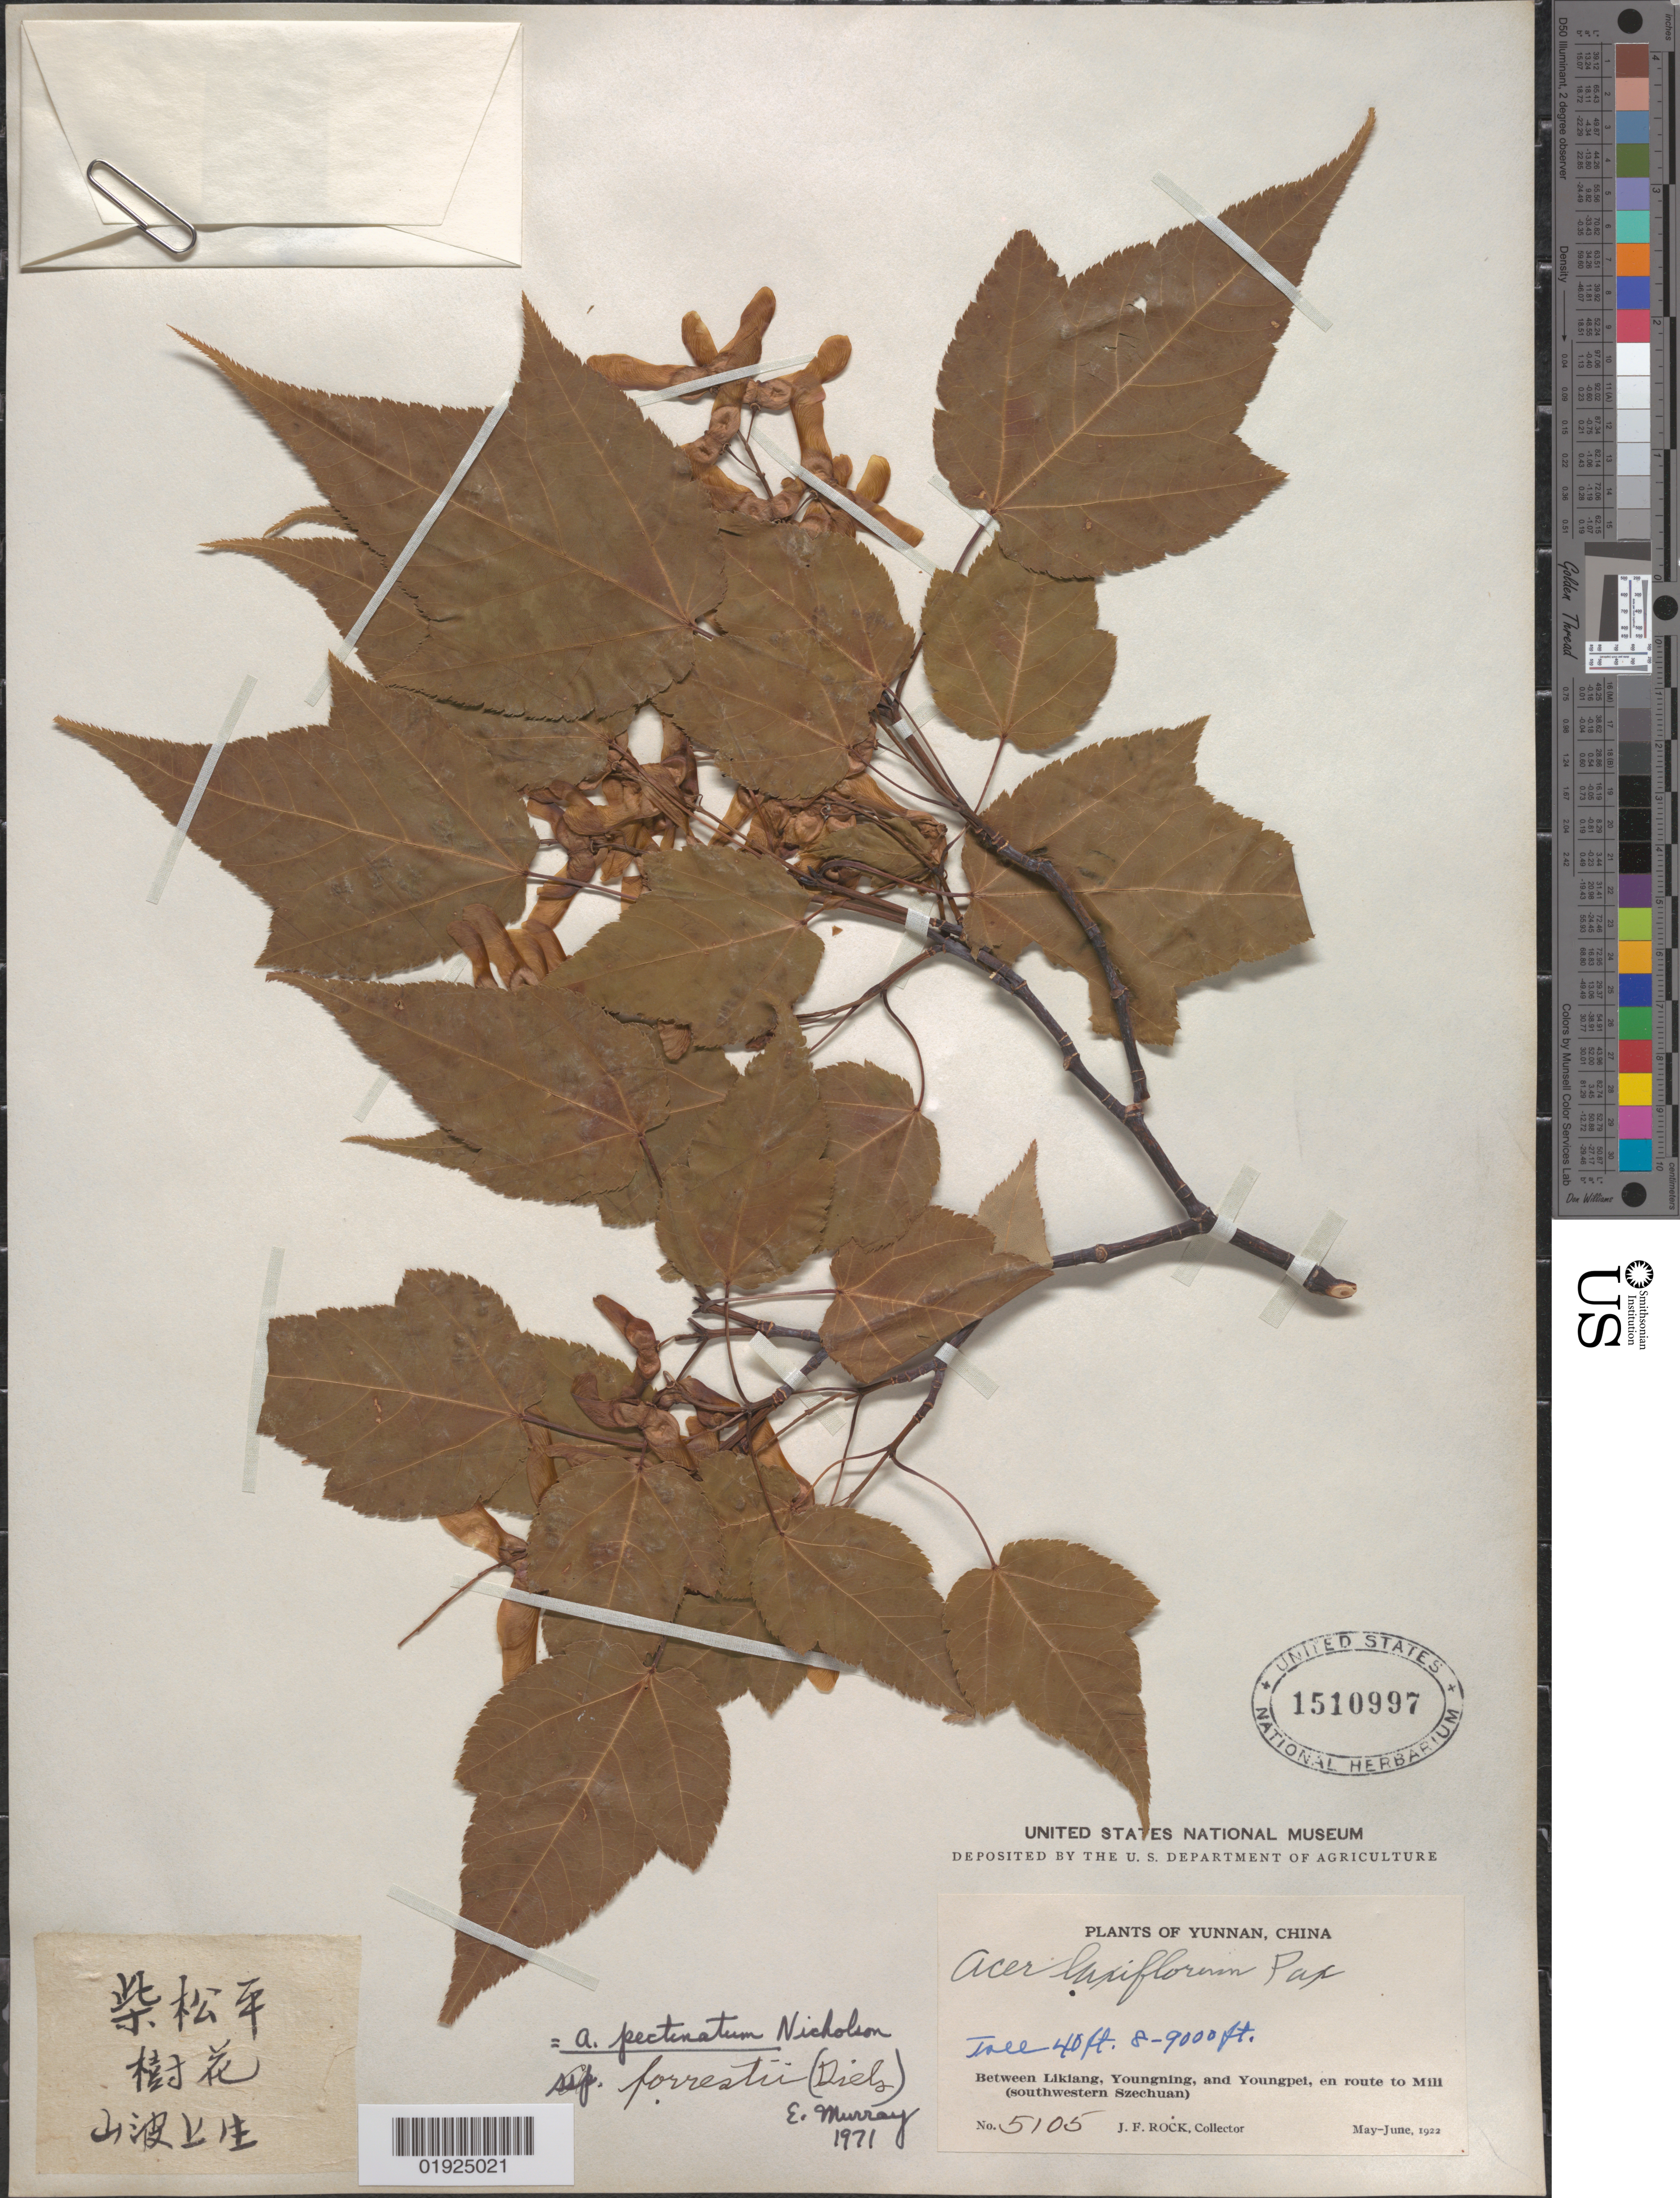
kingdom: Plantae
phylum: Tracheophyta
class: Magnoliopsida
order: Sapindales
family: Sapindaceae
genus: Acer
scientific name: Acer pectinatum subsp. forrestii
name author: (Diels) A.E. Murray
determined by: Murray, Edward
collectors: J. F. Rock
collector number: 5105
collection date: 1922-05-30/1922-06-06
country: China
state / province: Yunnan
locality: Between Likiang, Youngning andYoungpei, en route to Mili (southwestern Szechuan)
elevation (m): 2438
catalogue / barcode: US 1510997